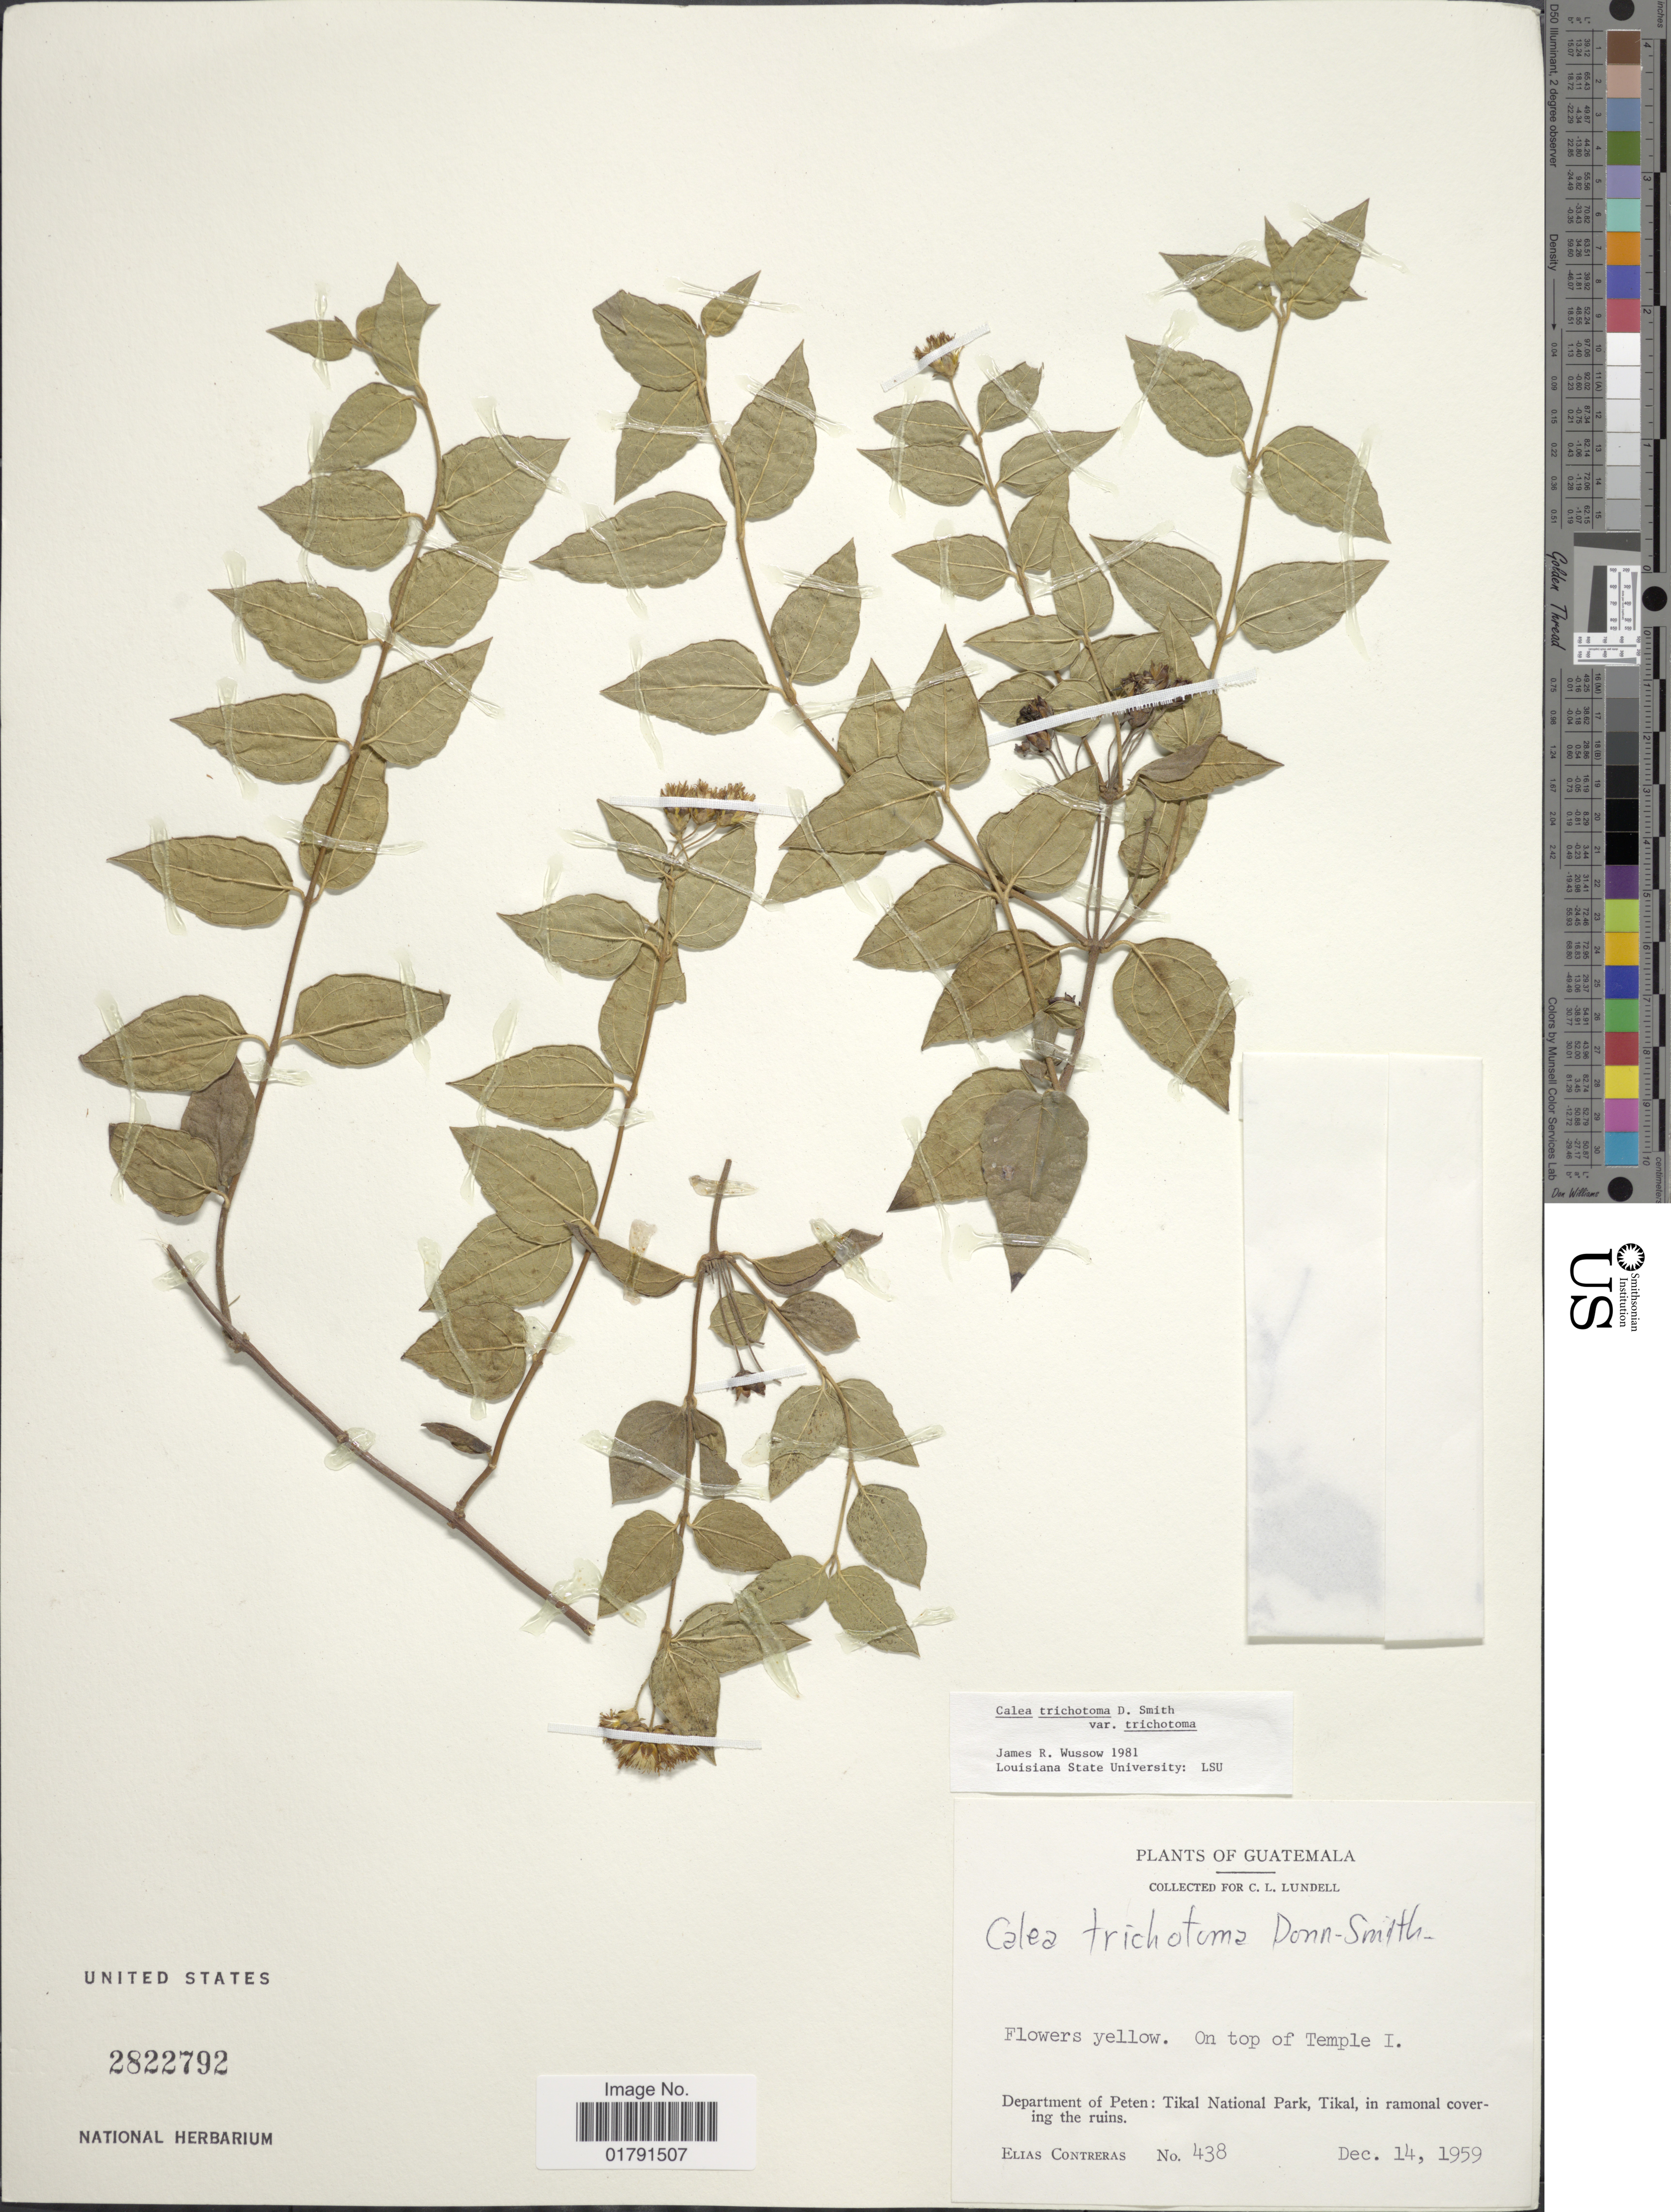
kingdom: Plantae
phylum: Tracheophyta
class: Magnoliopsida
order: Asterales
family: Asteraceae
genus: Calea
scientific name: Calea trichotoma var. peckii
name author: Wussow &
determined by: Bueno, Vinicius Resende, (ICN), Universidade Federal do Rio Grande do Sul (BRAZIL)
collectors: E. Contreras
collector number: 438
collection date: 1959-12-14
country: Guatemala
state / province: El Petén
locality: On top of Temple 1, Tikal National Park, Tikal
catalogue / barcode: US 2822792